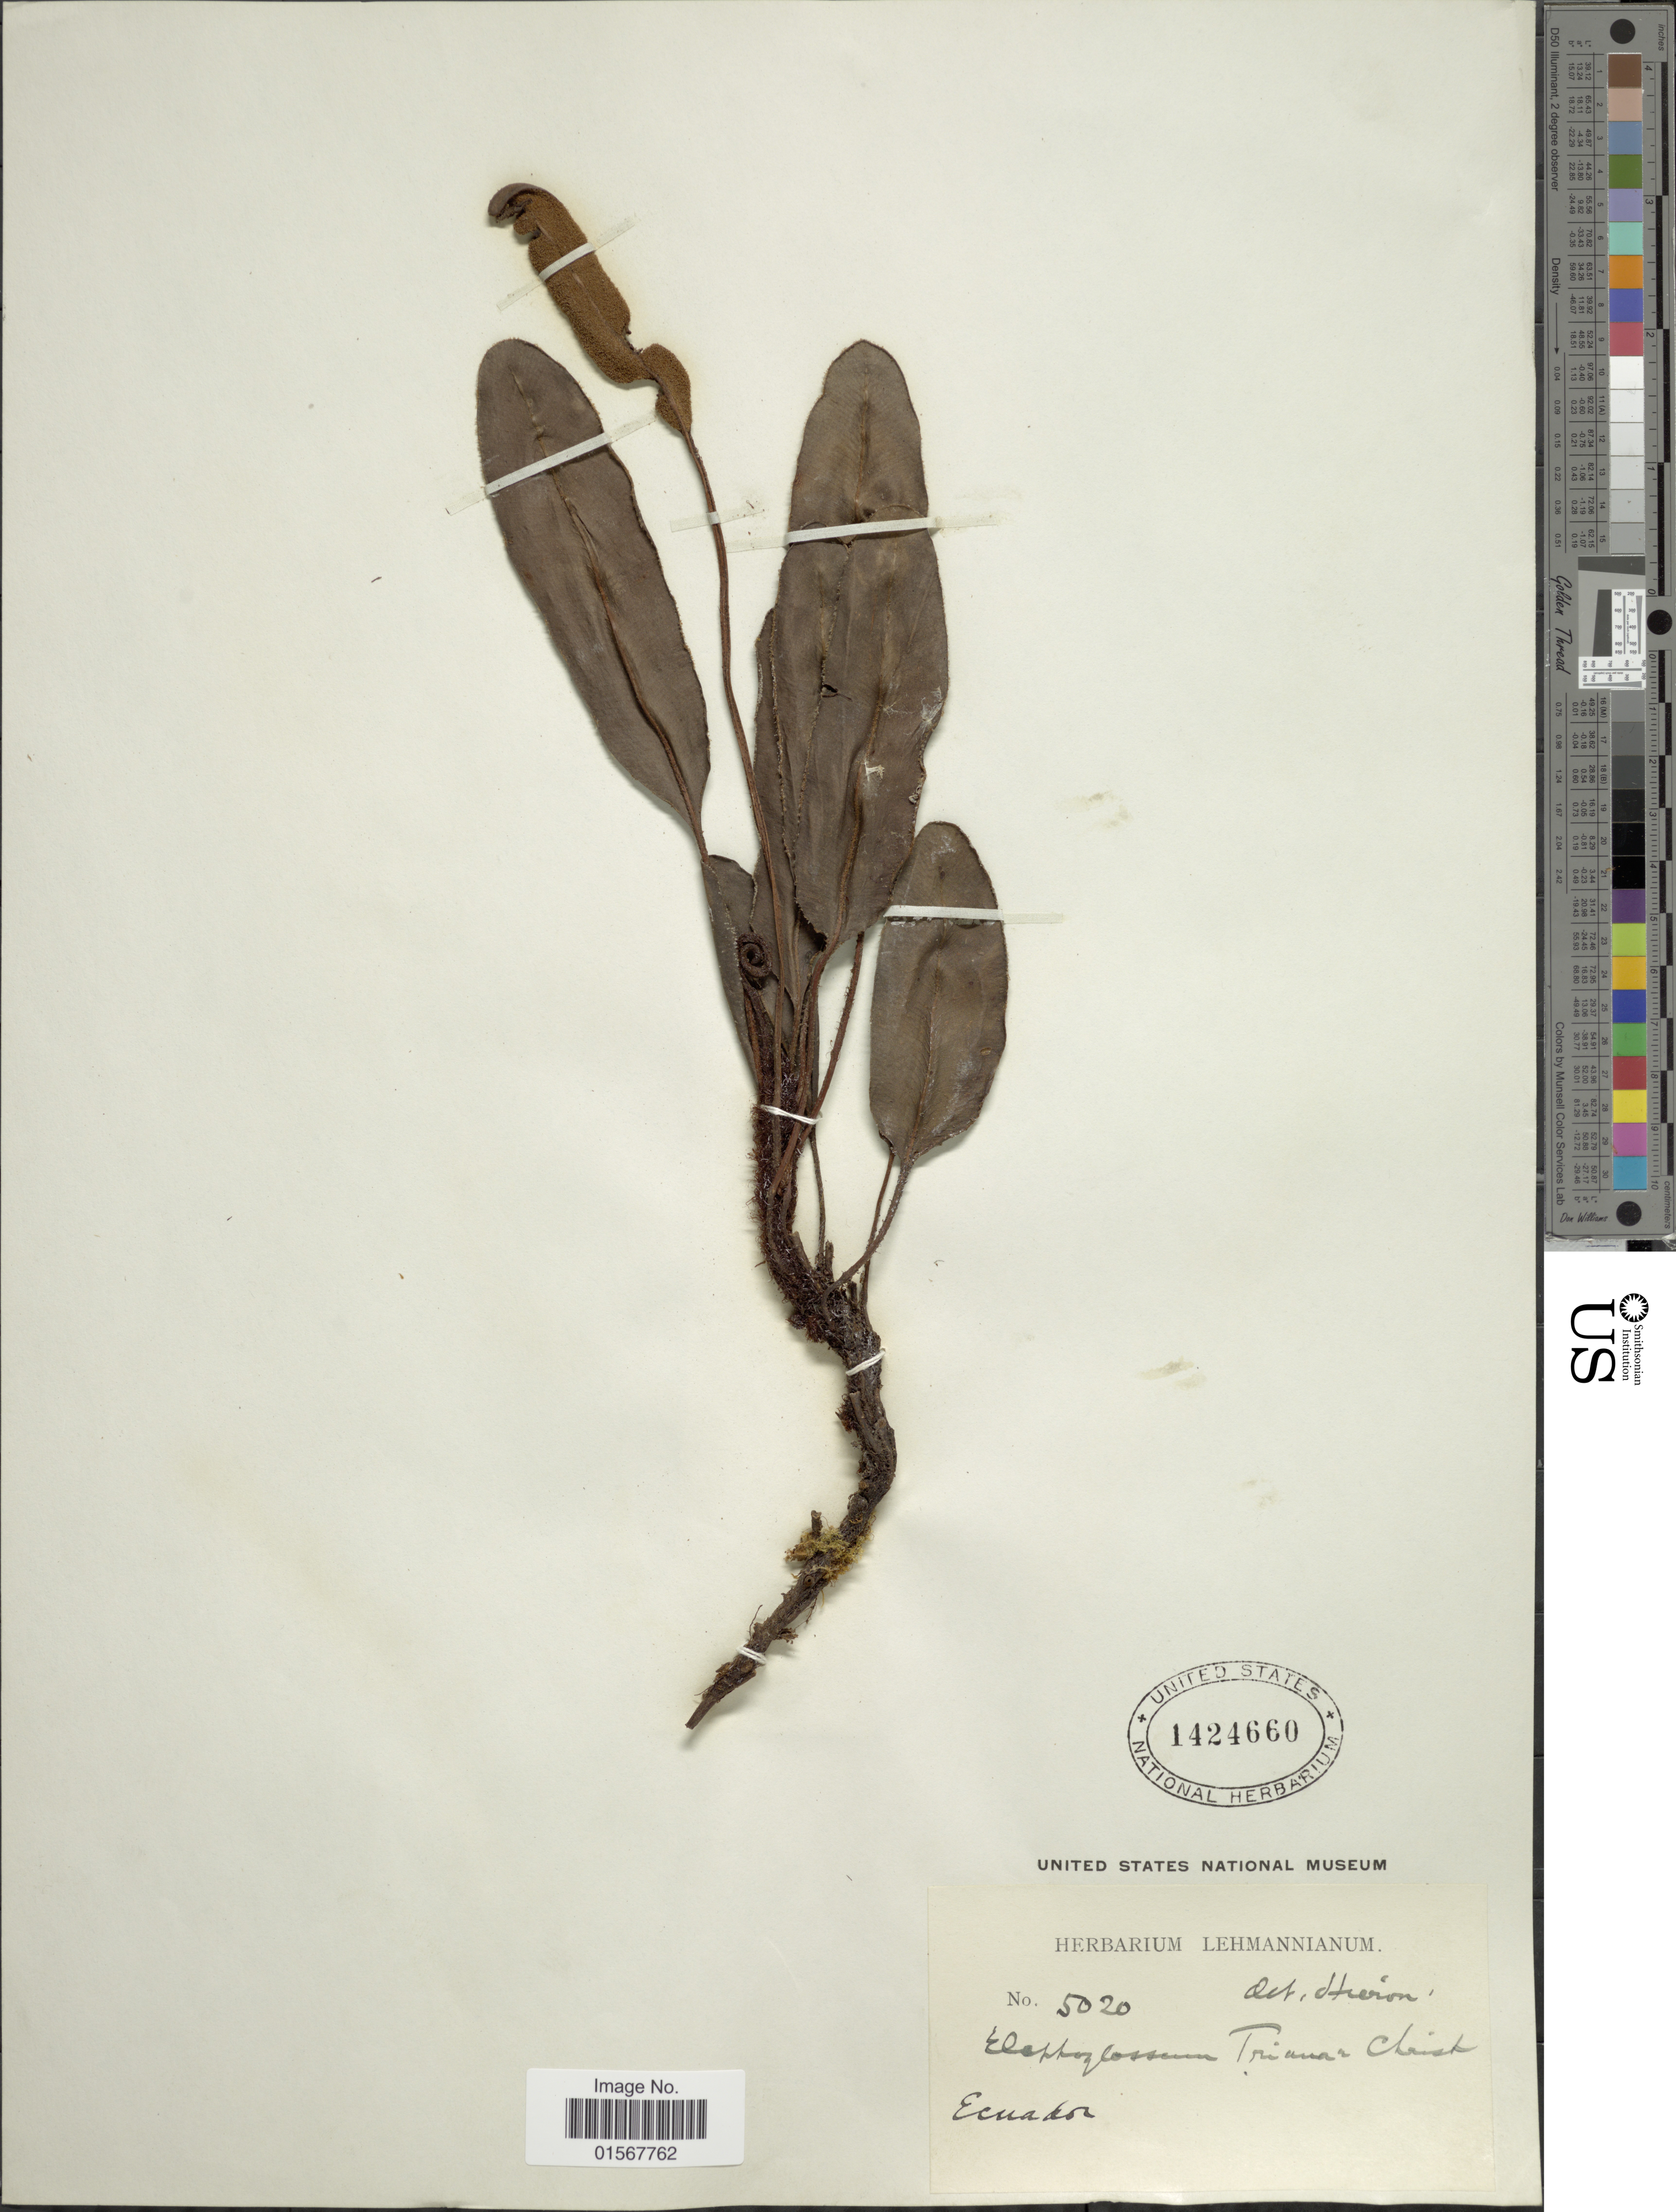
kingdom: Plantae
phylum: Tracheophyta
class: Polypodiopsida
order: Polypodiales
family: Dryopteridaceae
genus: Elaphoglossum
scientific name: Elaphoglossum trianae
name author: Christ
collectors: ex herb. Lehmann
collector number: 5020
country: Ecuador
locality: Ecuador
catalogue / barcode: US 1424660